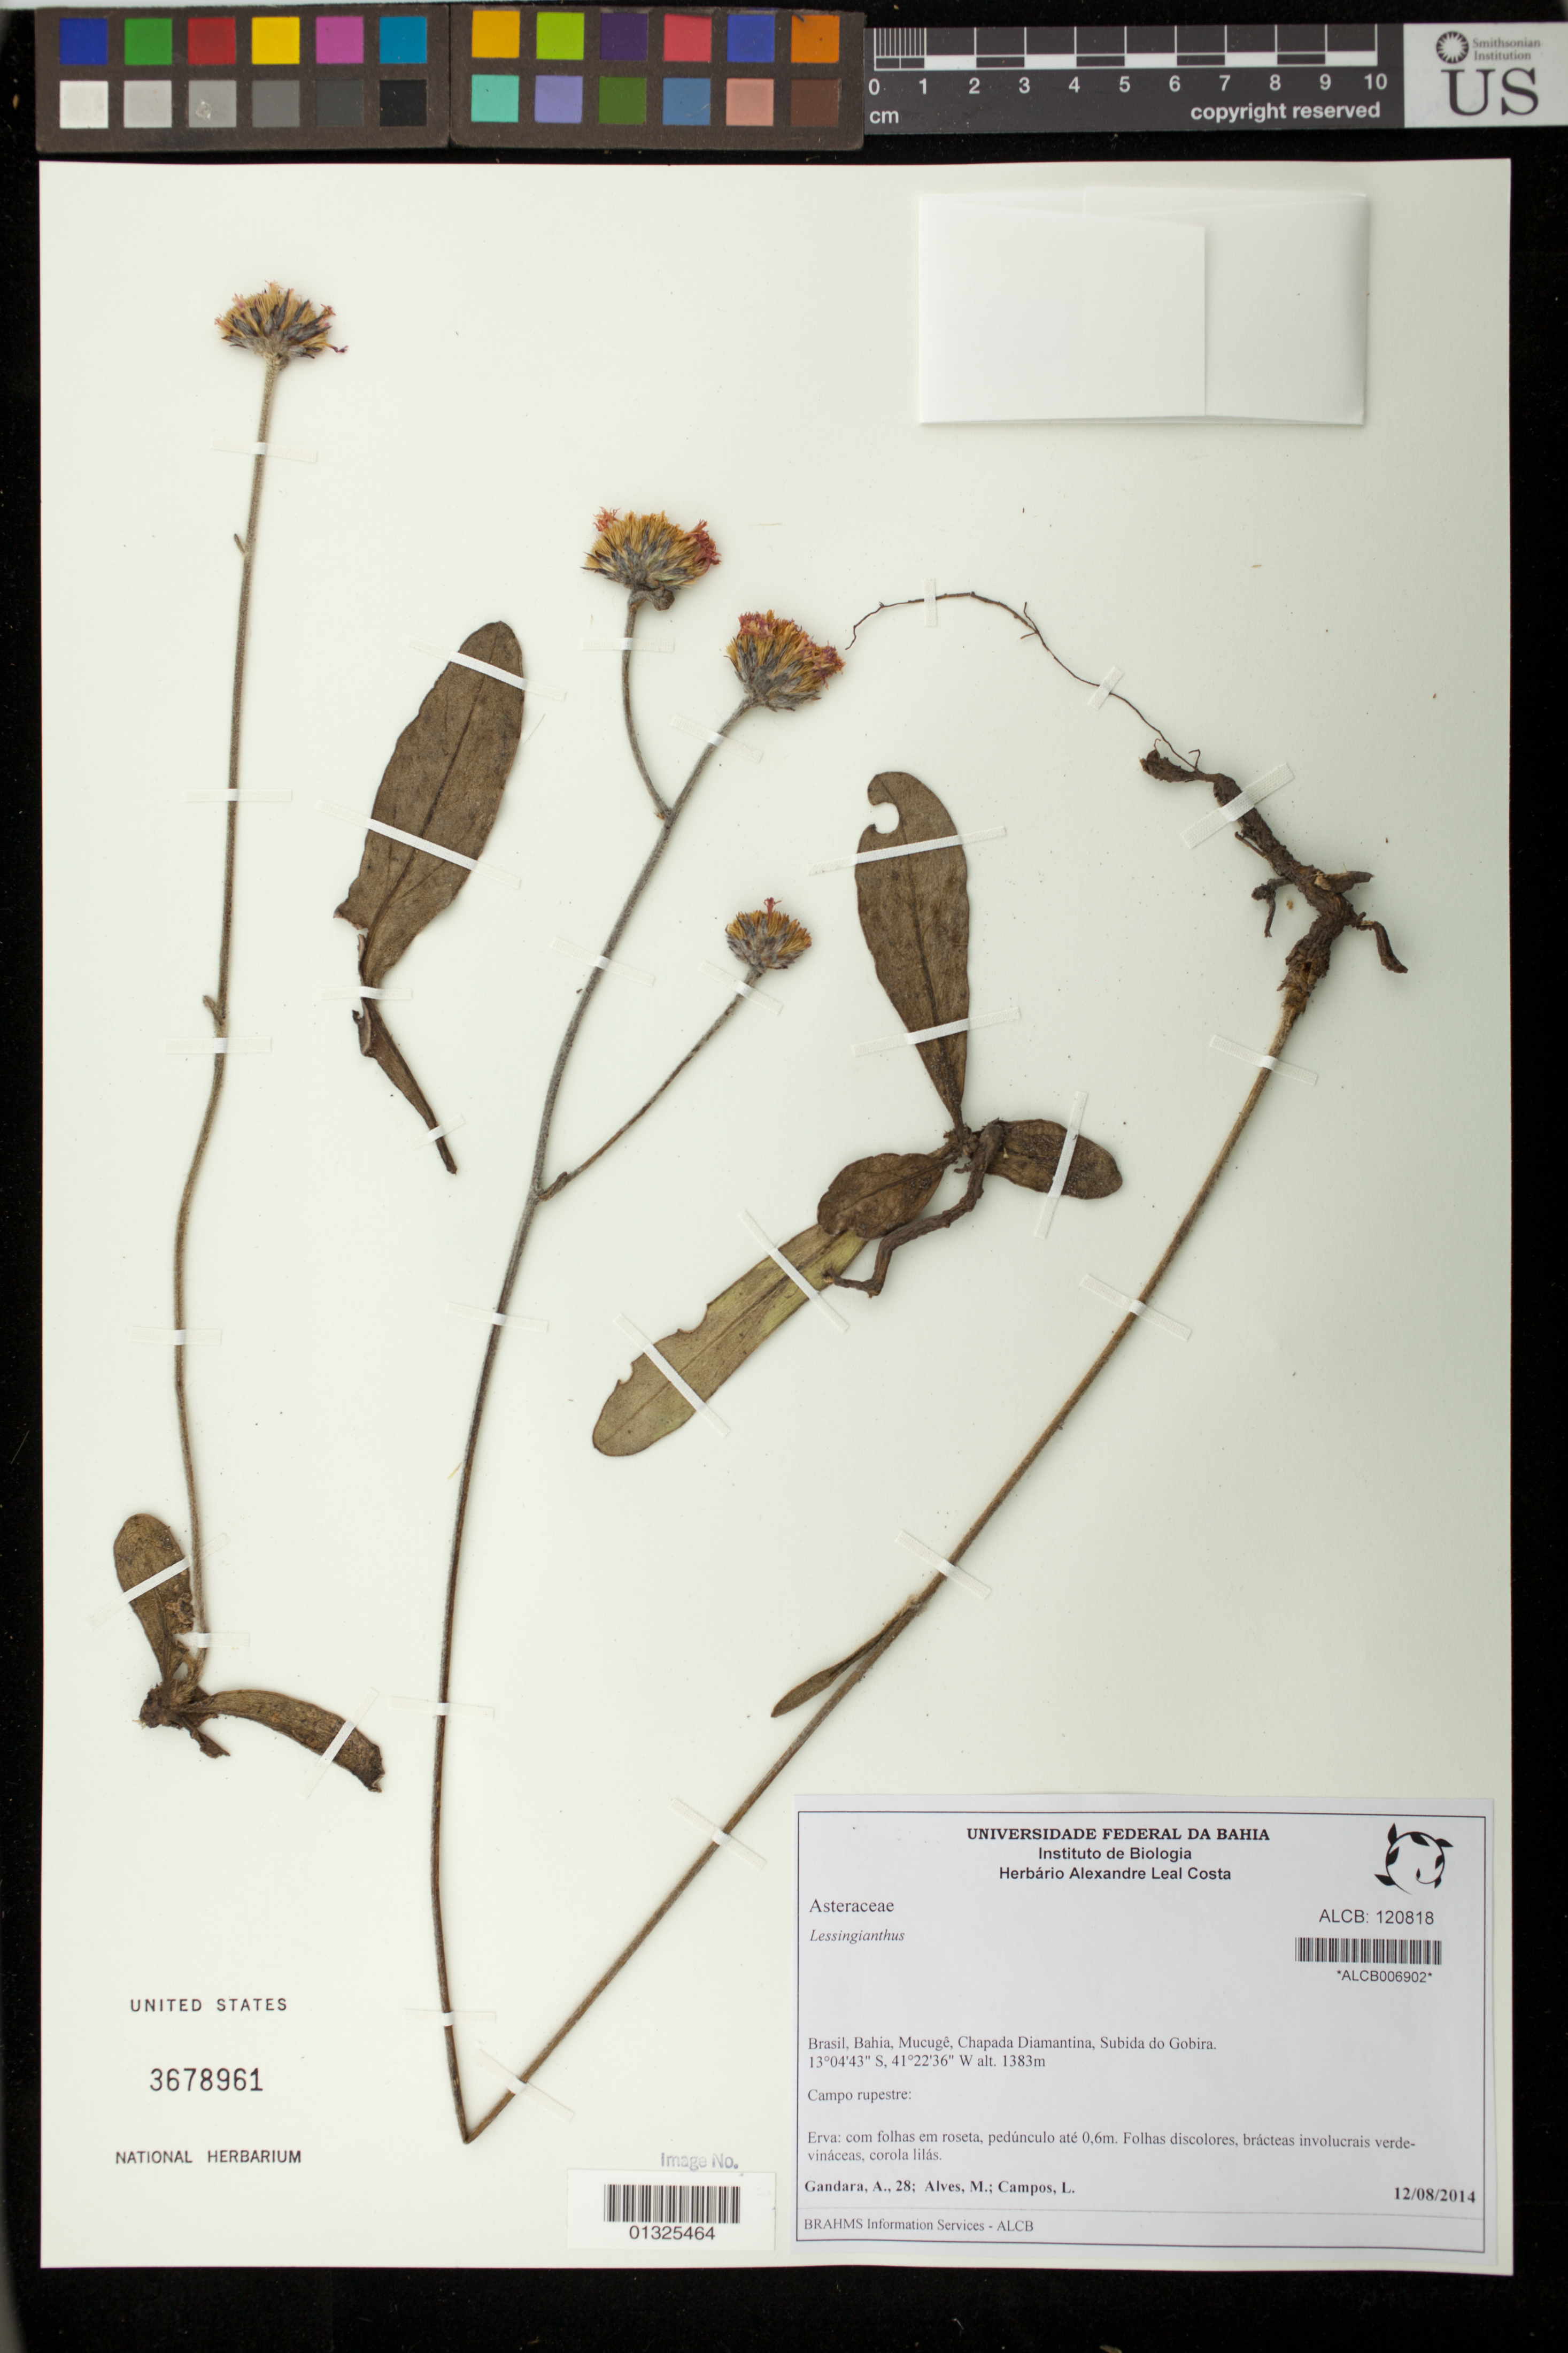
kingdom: Plantae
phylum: Tracheophyta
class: Magnoliopsida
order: Asterales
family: Asteraceae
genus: Lessingianthus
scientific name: Lessingianthus sp.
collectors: A. Gándara, M. Alves & L. Campos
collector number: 28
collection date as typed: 12 August 2014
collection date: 2014-08-12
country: Brazil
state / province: Bahia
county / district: Mucugê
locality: Chapada Diamantina, Subida do Gobira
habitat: Campo rupestre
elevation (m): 1383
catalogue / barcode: US 3678961